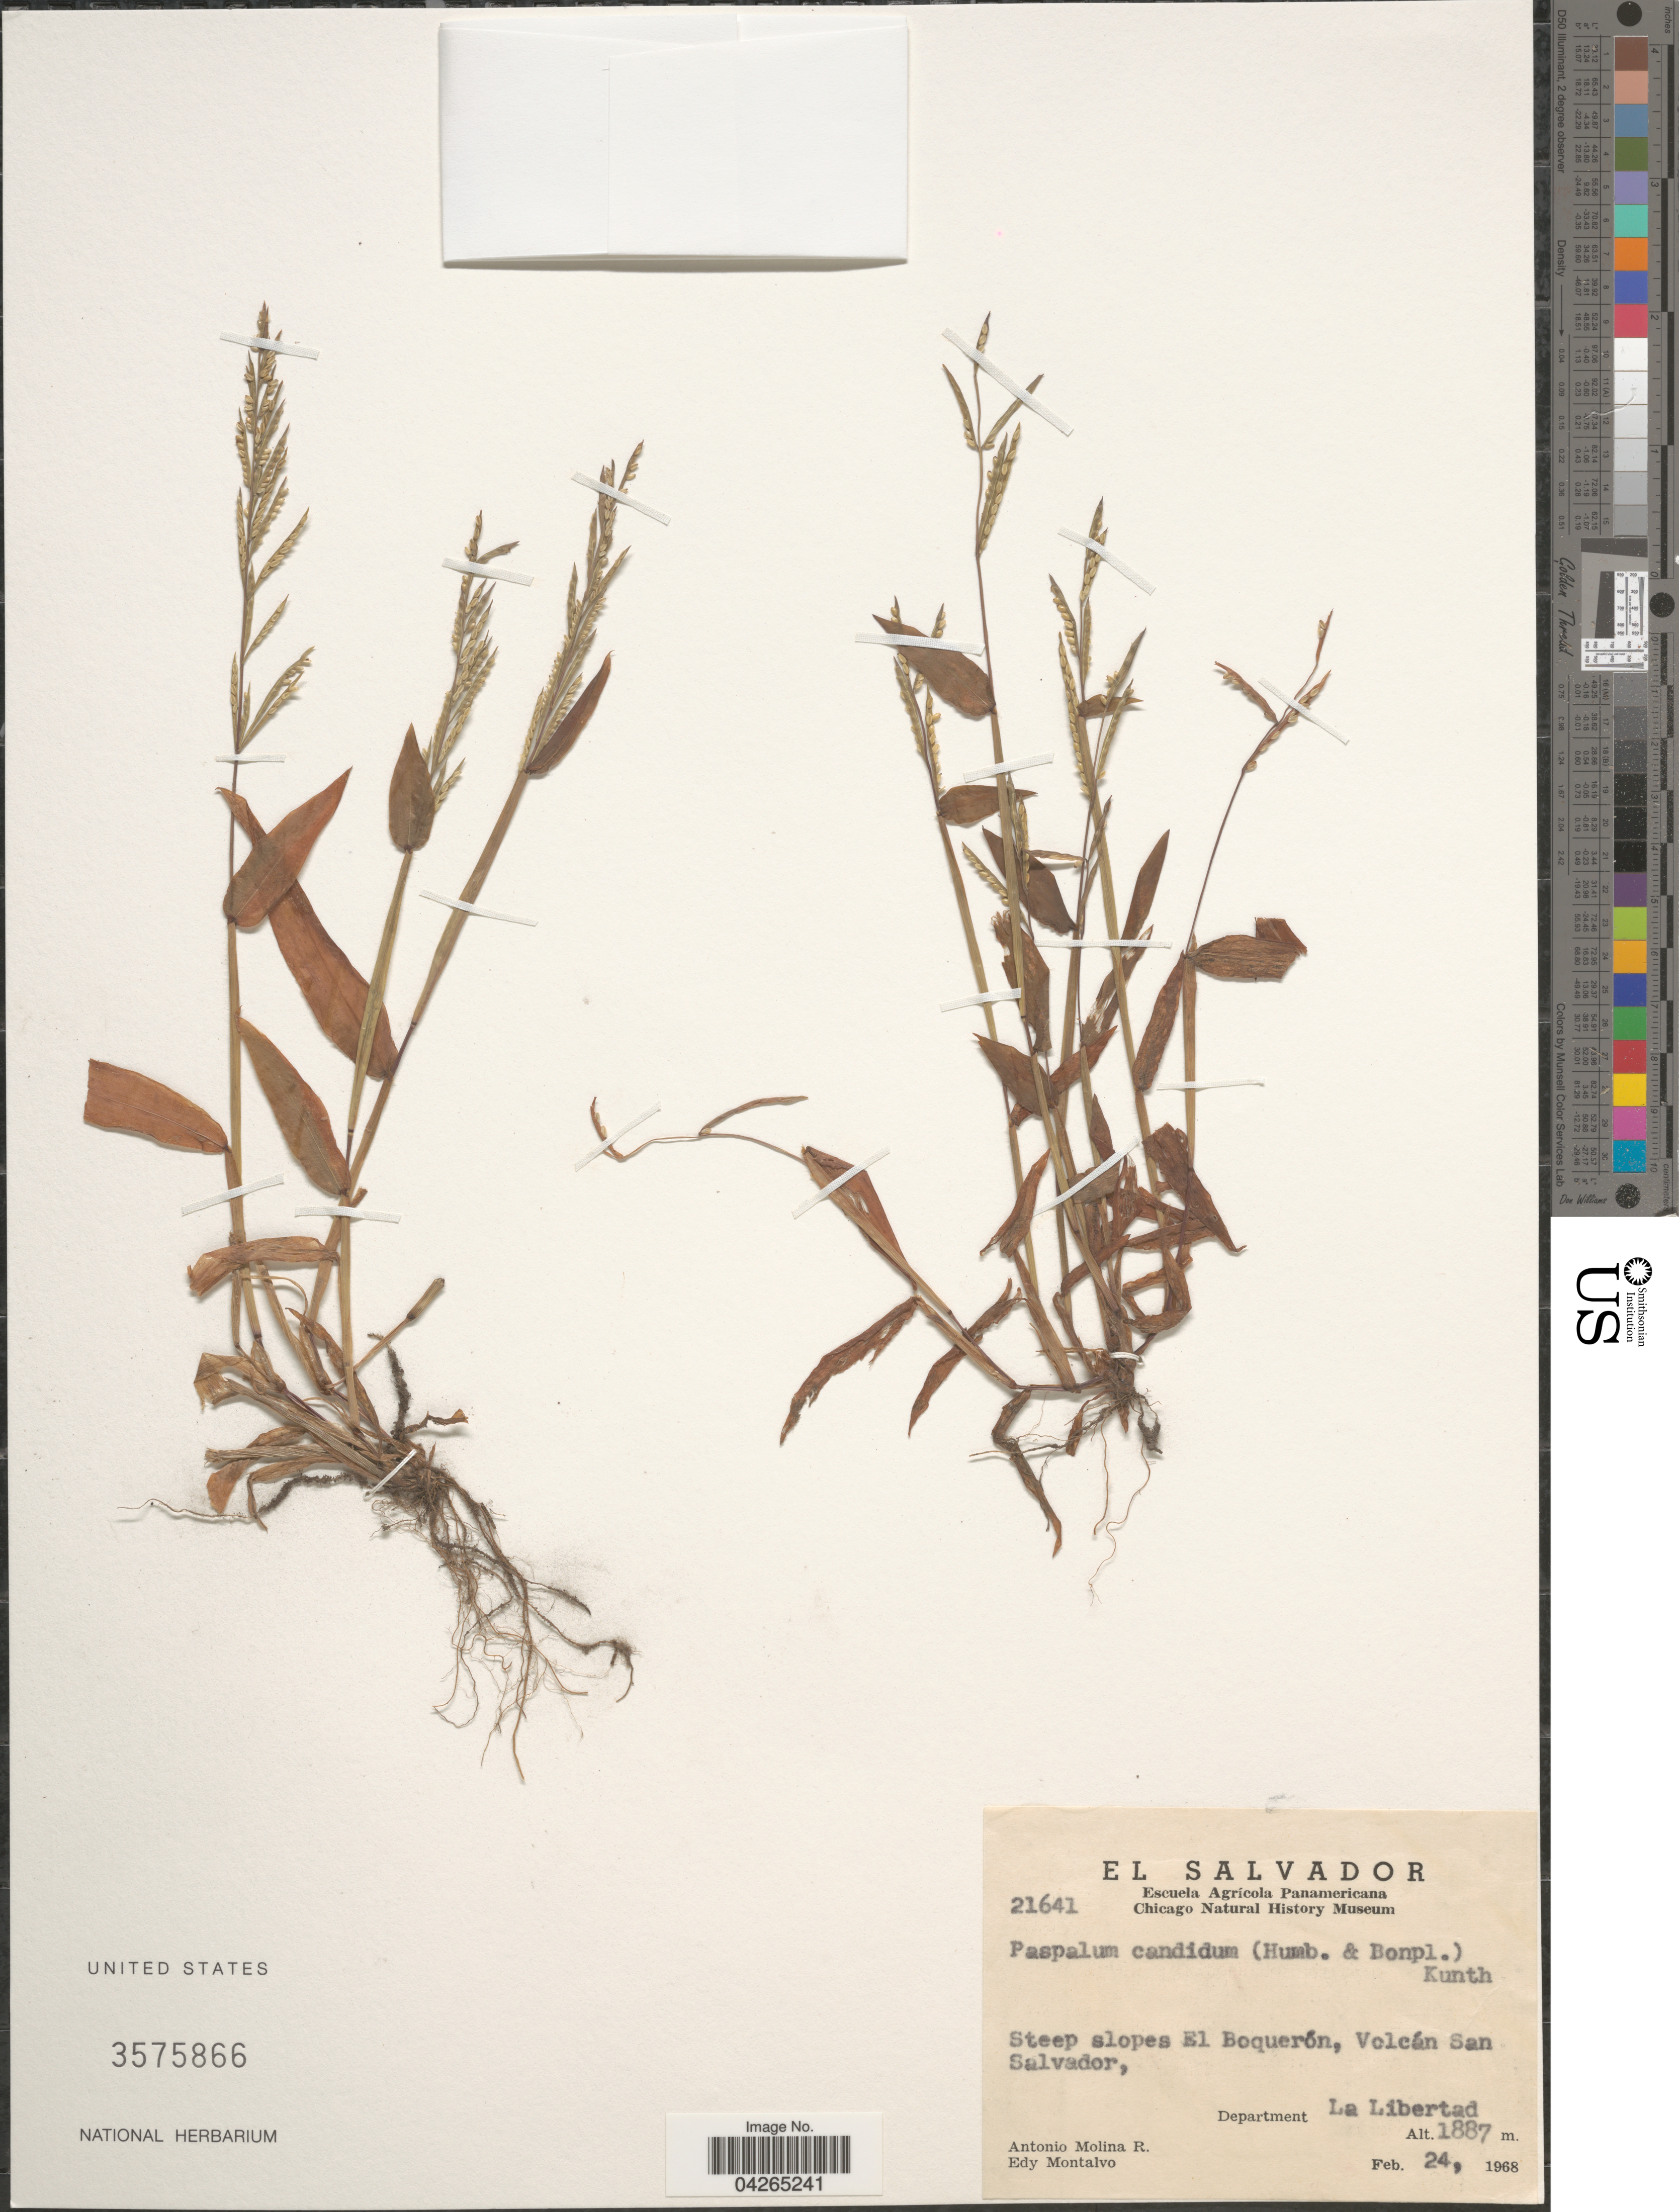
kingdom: Plantae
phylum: Tracheophyta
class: Liliopsida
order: Poales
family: Poaceae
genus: Paspalum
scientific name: Paspalum candidum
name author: (Humb. & Bonpl. ex Fleugge) Kunth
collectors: A. Molina R. & E. A. Montalvo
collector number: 21641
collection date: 1968-02-24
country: El Salvador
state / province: La Libertad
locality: Steep slopes El Boquerón, Volcán San Salvador, Department La Libertad.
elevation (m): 1887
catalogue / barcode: US 3575866